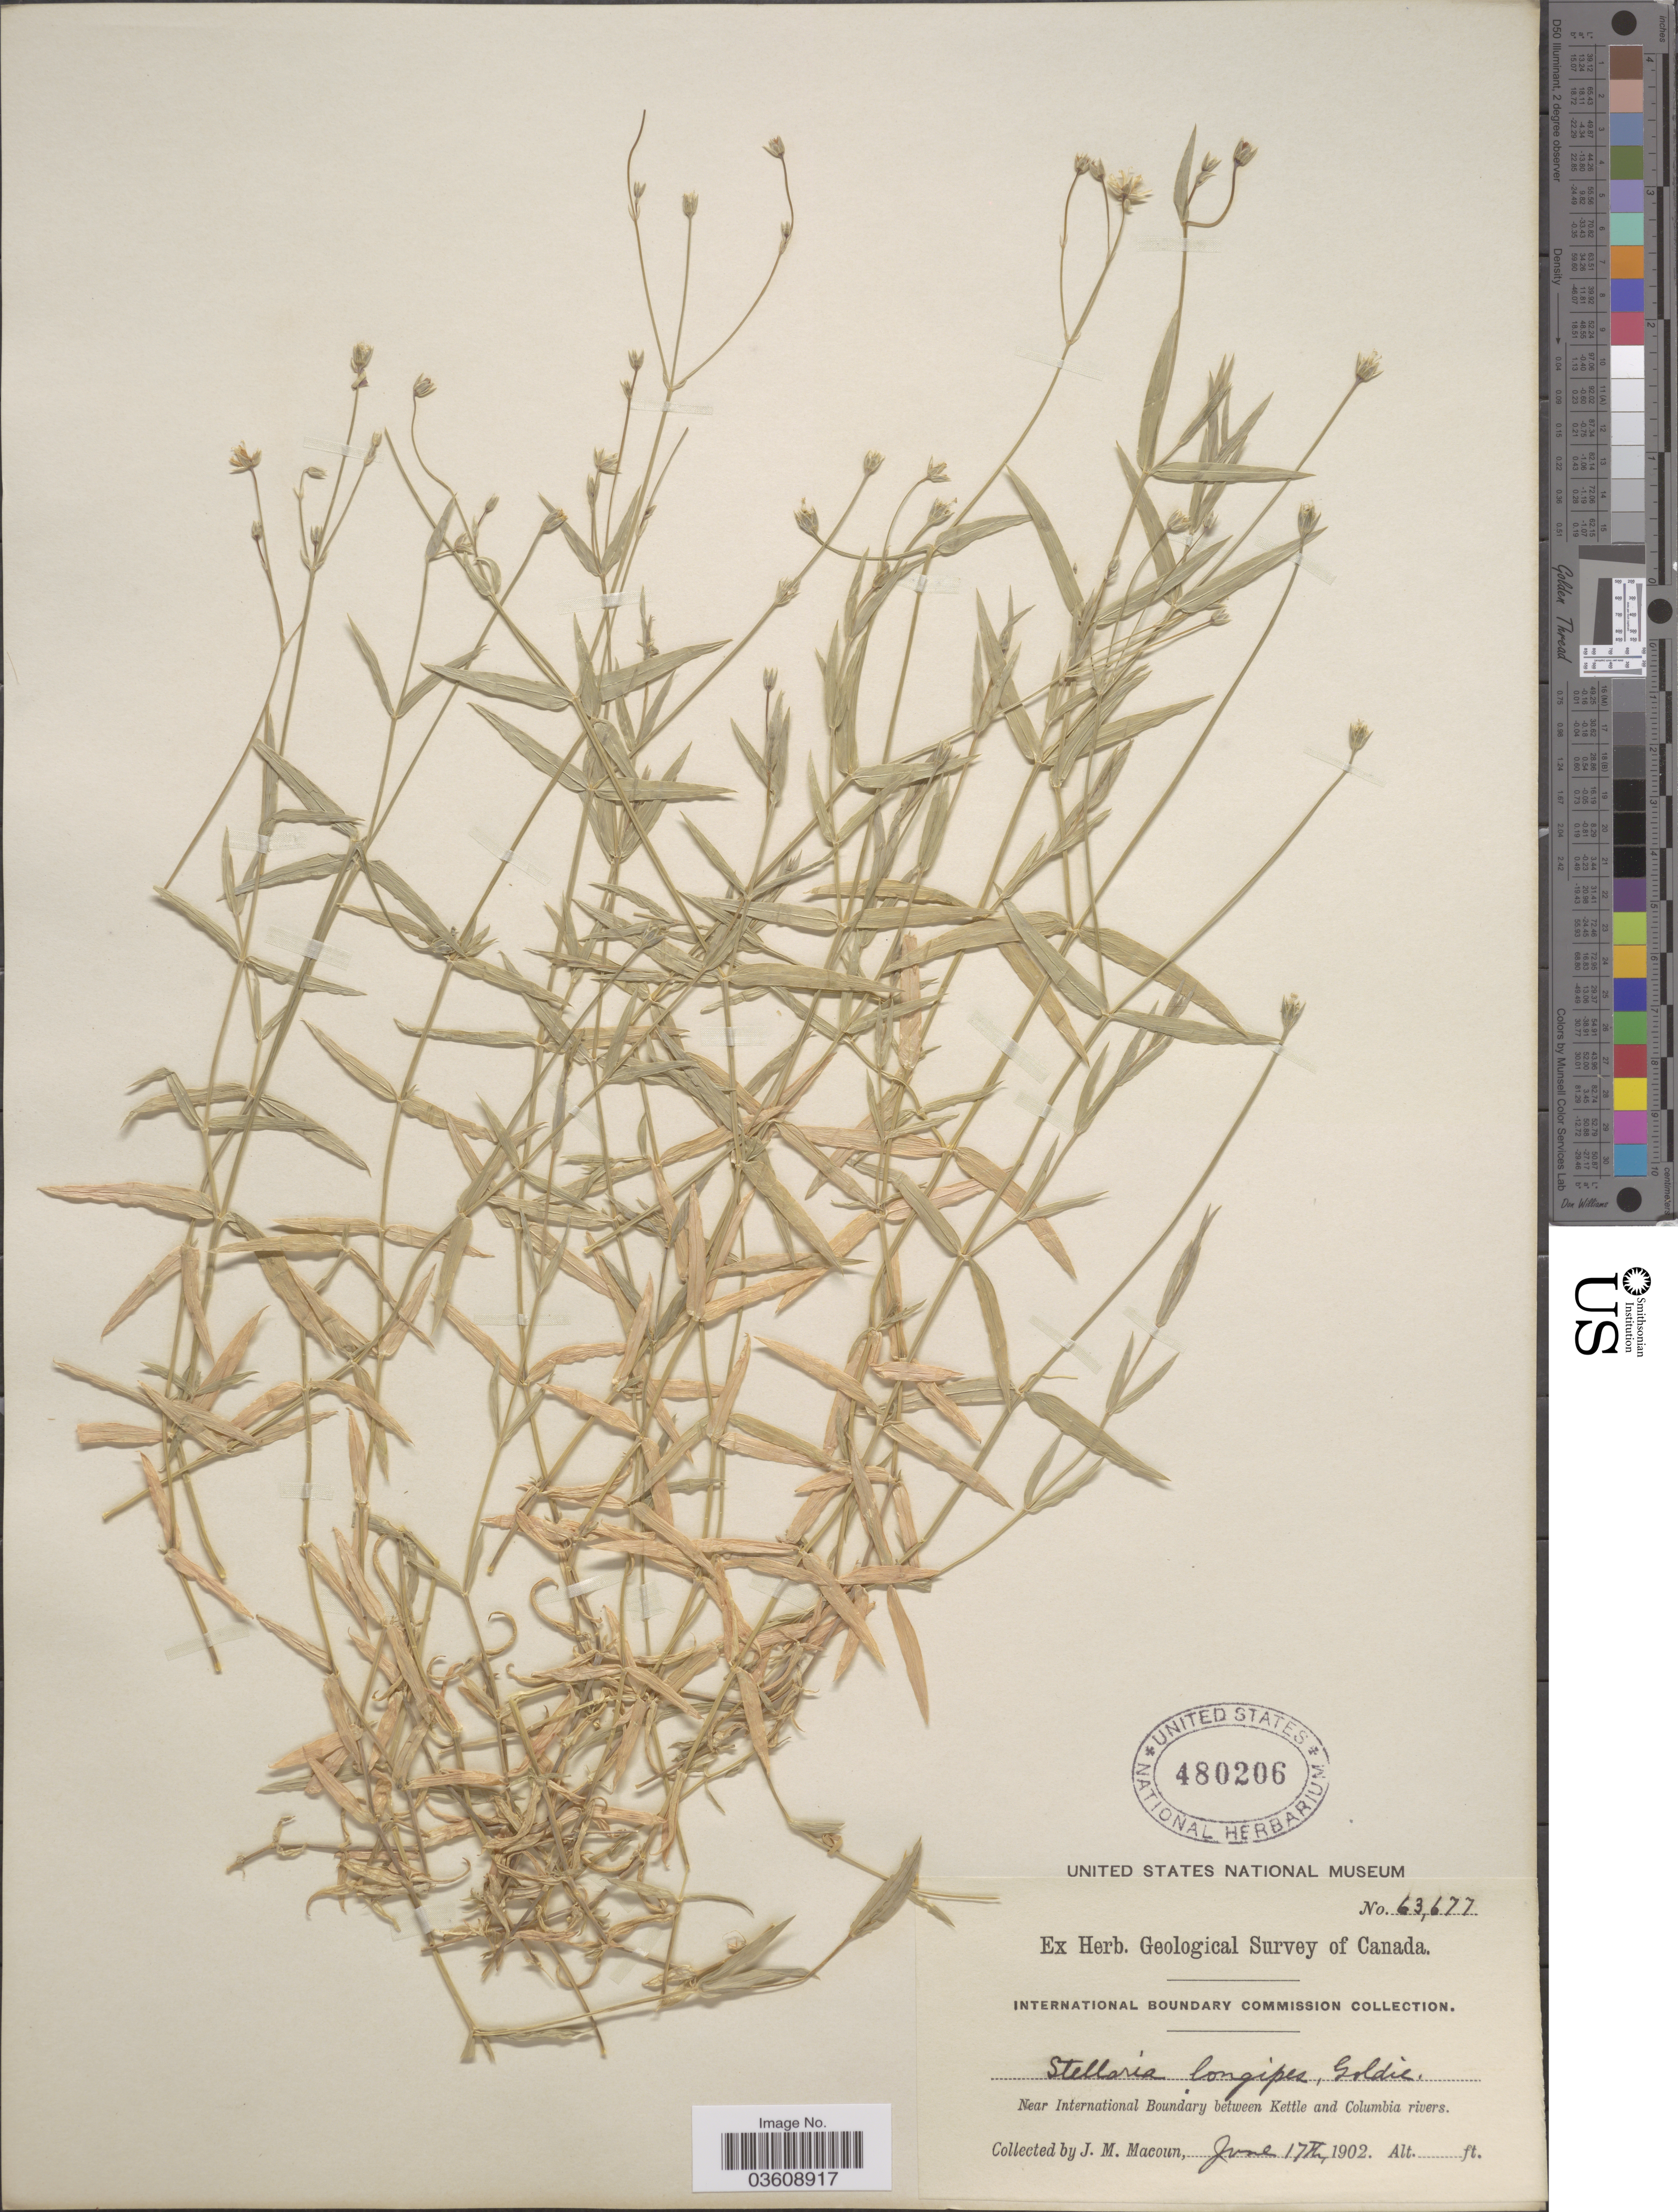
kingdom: Plantae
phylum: Tracheophyta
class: Magnoliopsida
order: Caryophyllales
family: Caryophyllaceae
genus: Stellaria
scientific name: Stellaria longipes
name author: Goldie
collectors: J. M. Macoun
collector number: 63677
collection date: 1902-06-17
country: Canada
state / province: British Columbia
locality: Near International Boundary between Kettle and Columbia rivers.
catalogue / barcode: US 480206